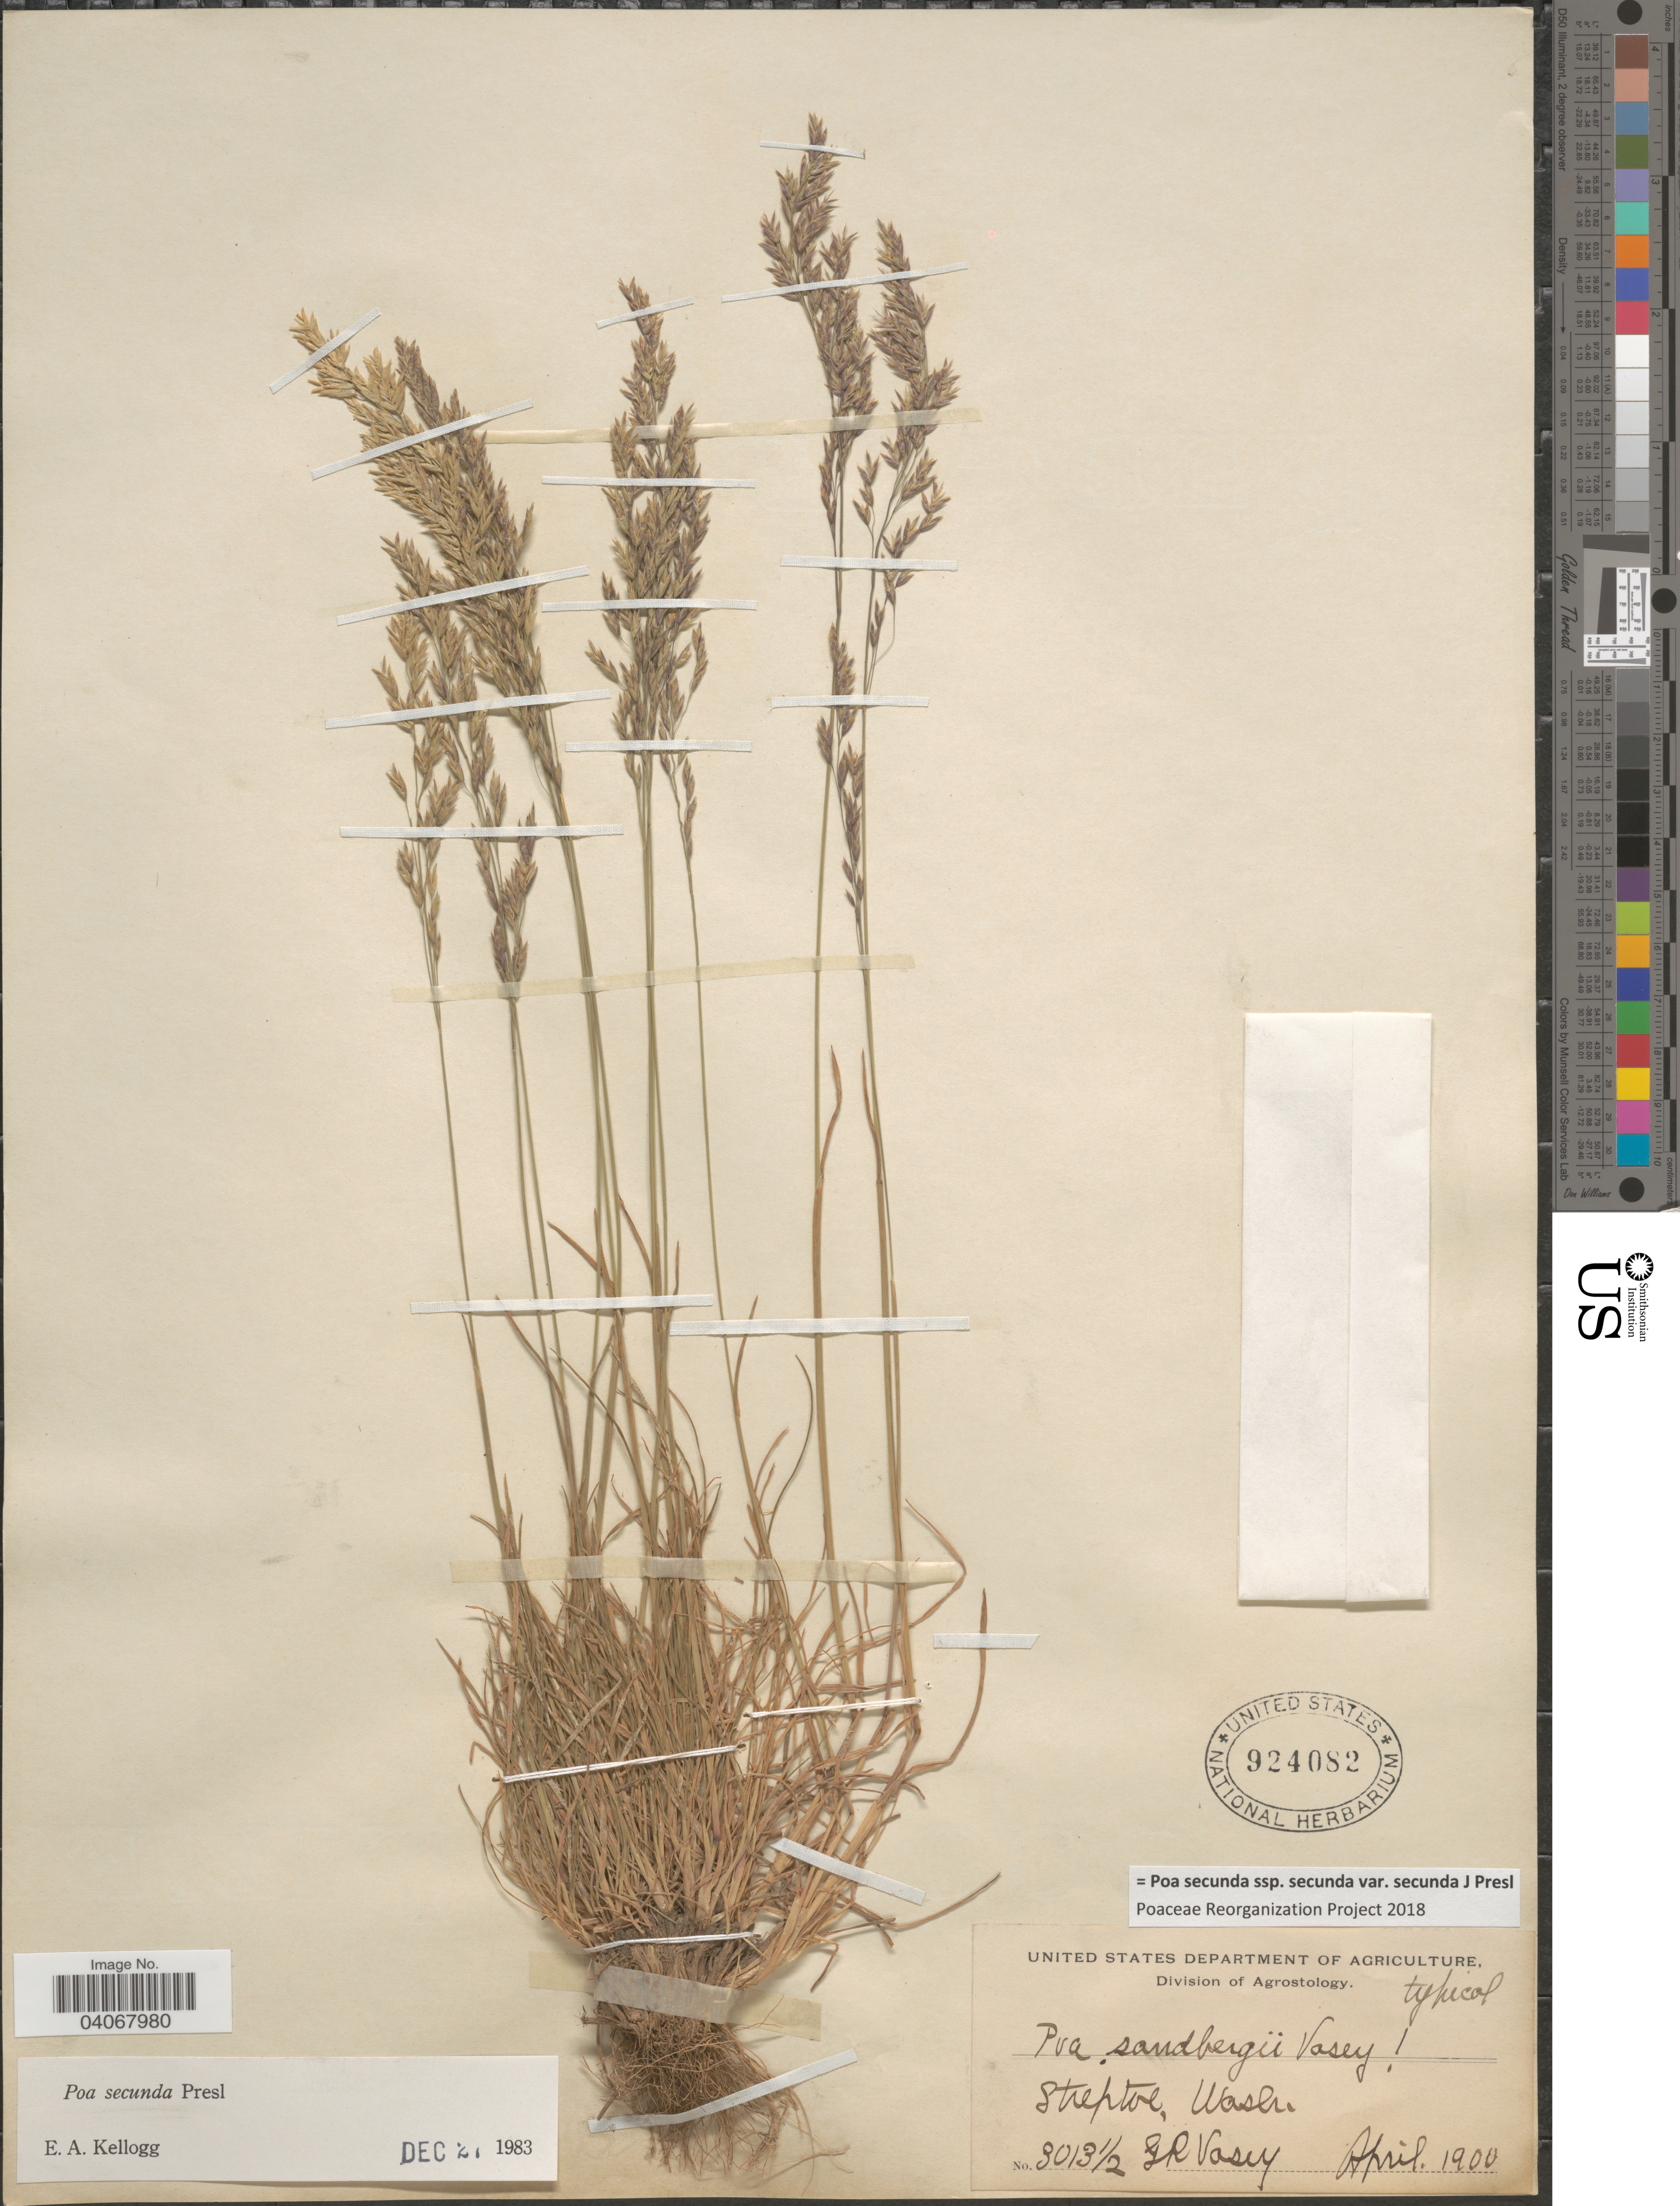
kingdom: Plantae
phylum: Tracheophyta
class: Liliopsida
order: Poales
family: Poaceae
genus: Poa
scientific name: Poa secunda subsp. secunda var. secunda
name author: J. Presl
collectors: G. R. Vasey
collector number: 3013½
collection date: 1900-04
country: United States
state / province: Washington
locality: Steptoe.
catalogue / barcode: US 924082